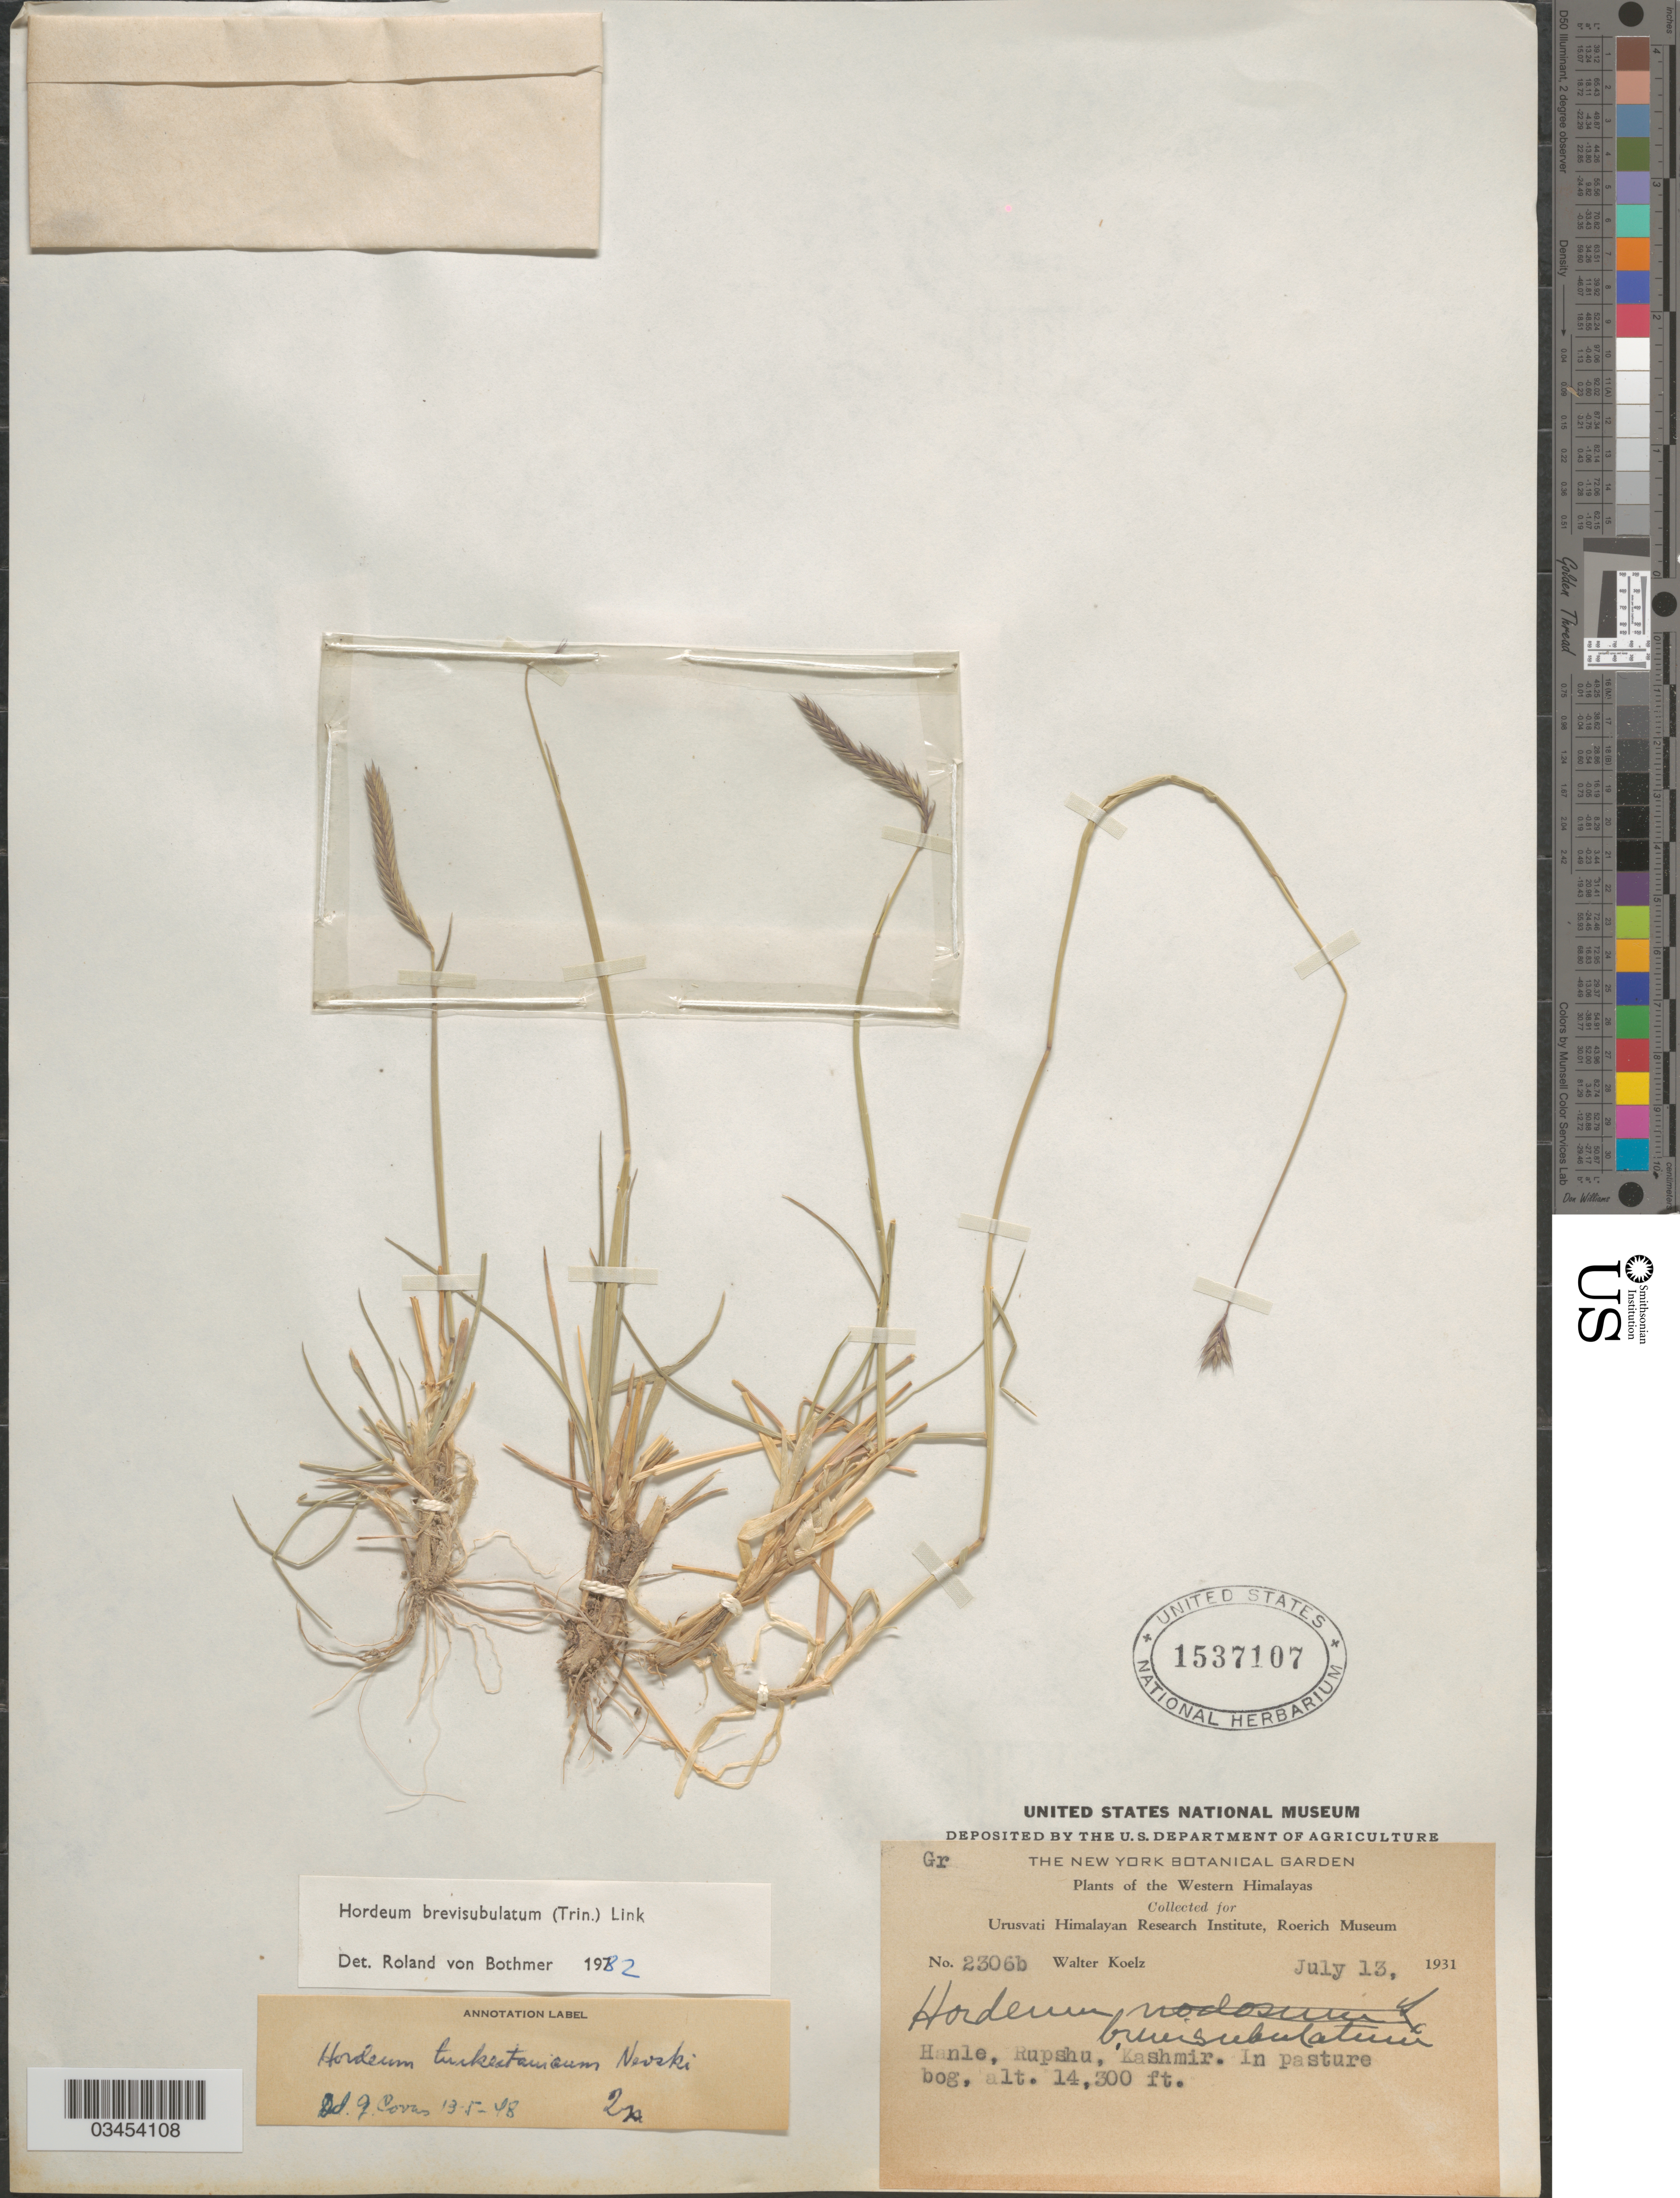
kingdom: Plantae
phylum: Tracheophyta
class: Liliopsida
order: Poales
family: Poaceae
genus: Hordeum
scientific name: Hordeum brevisubulatum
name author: (Trin.) Link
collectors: W. N. Koelz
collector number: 2306b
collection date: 1931-07-13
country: India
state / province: Jammu and Kashmir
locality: The Western Himalayas. Hanle, Rupshu, Kashmir. In pasture bog.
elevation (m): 4359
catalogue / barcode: US 1537107